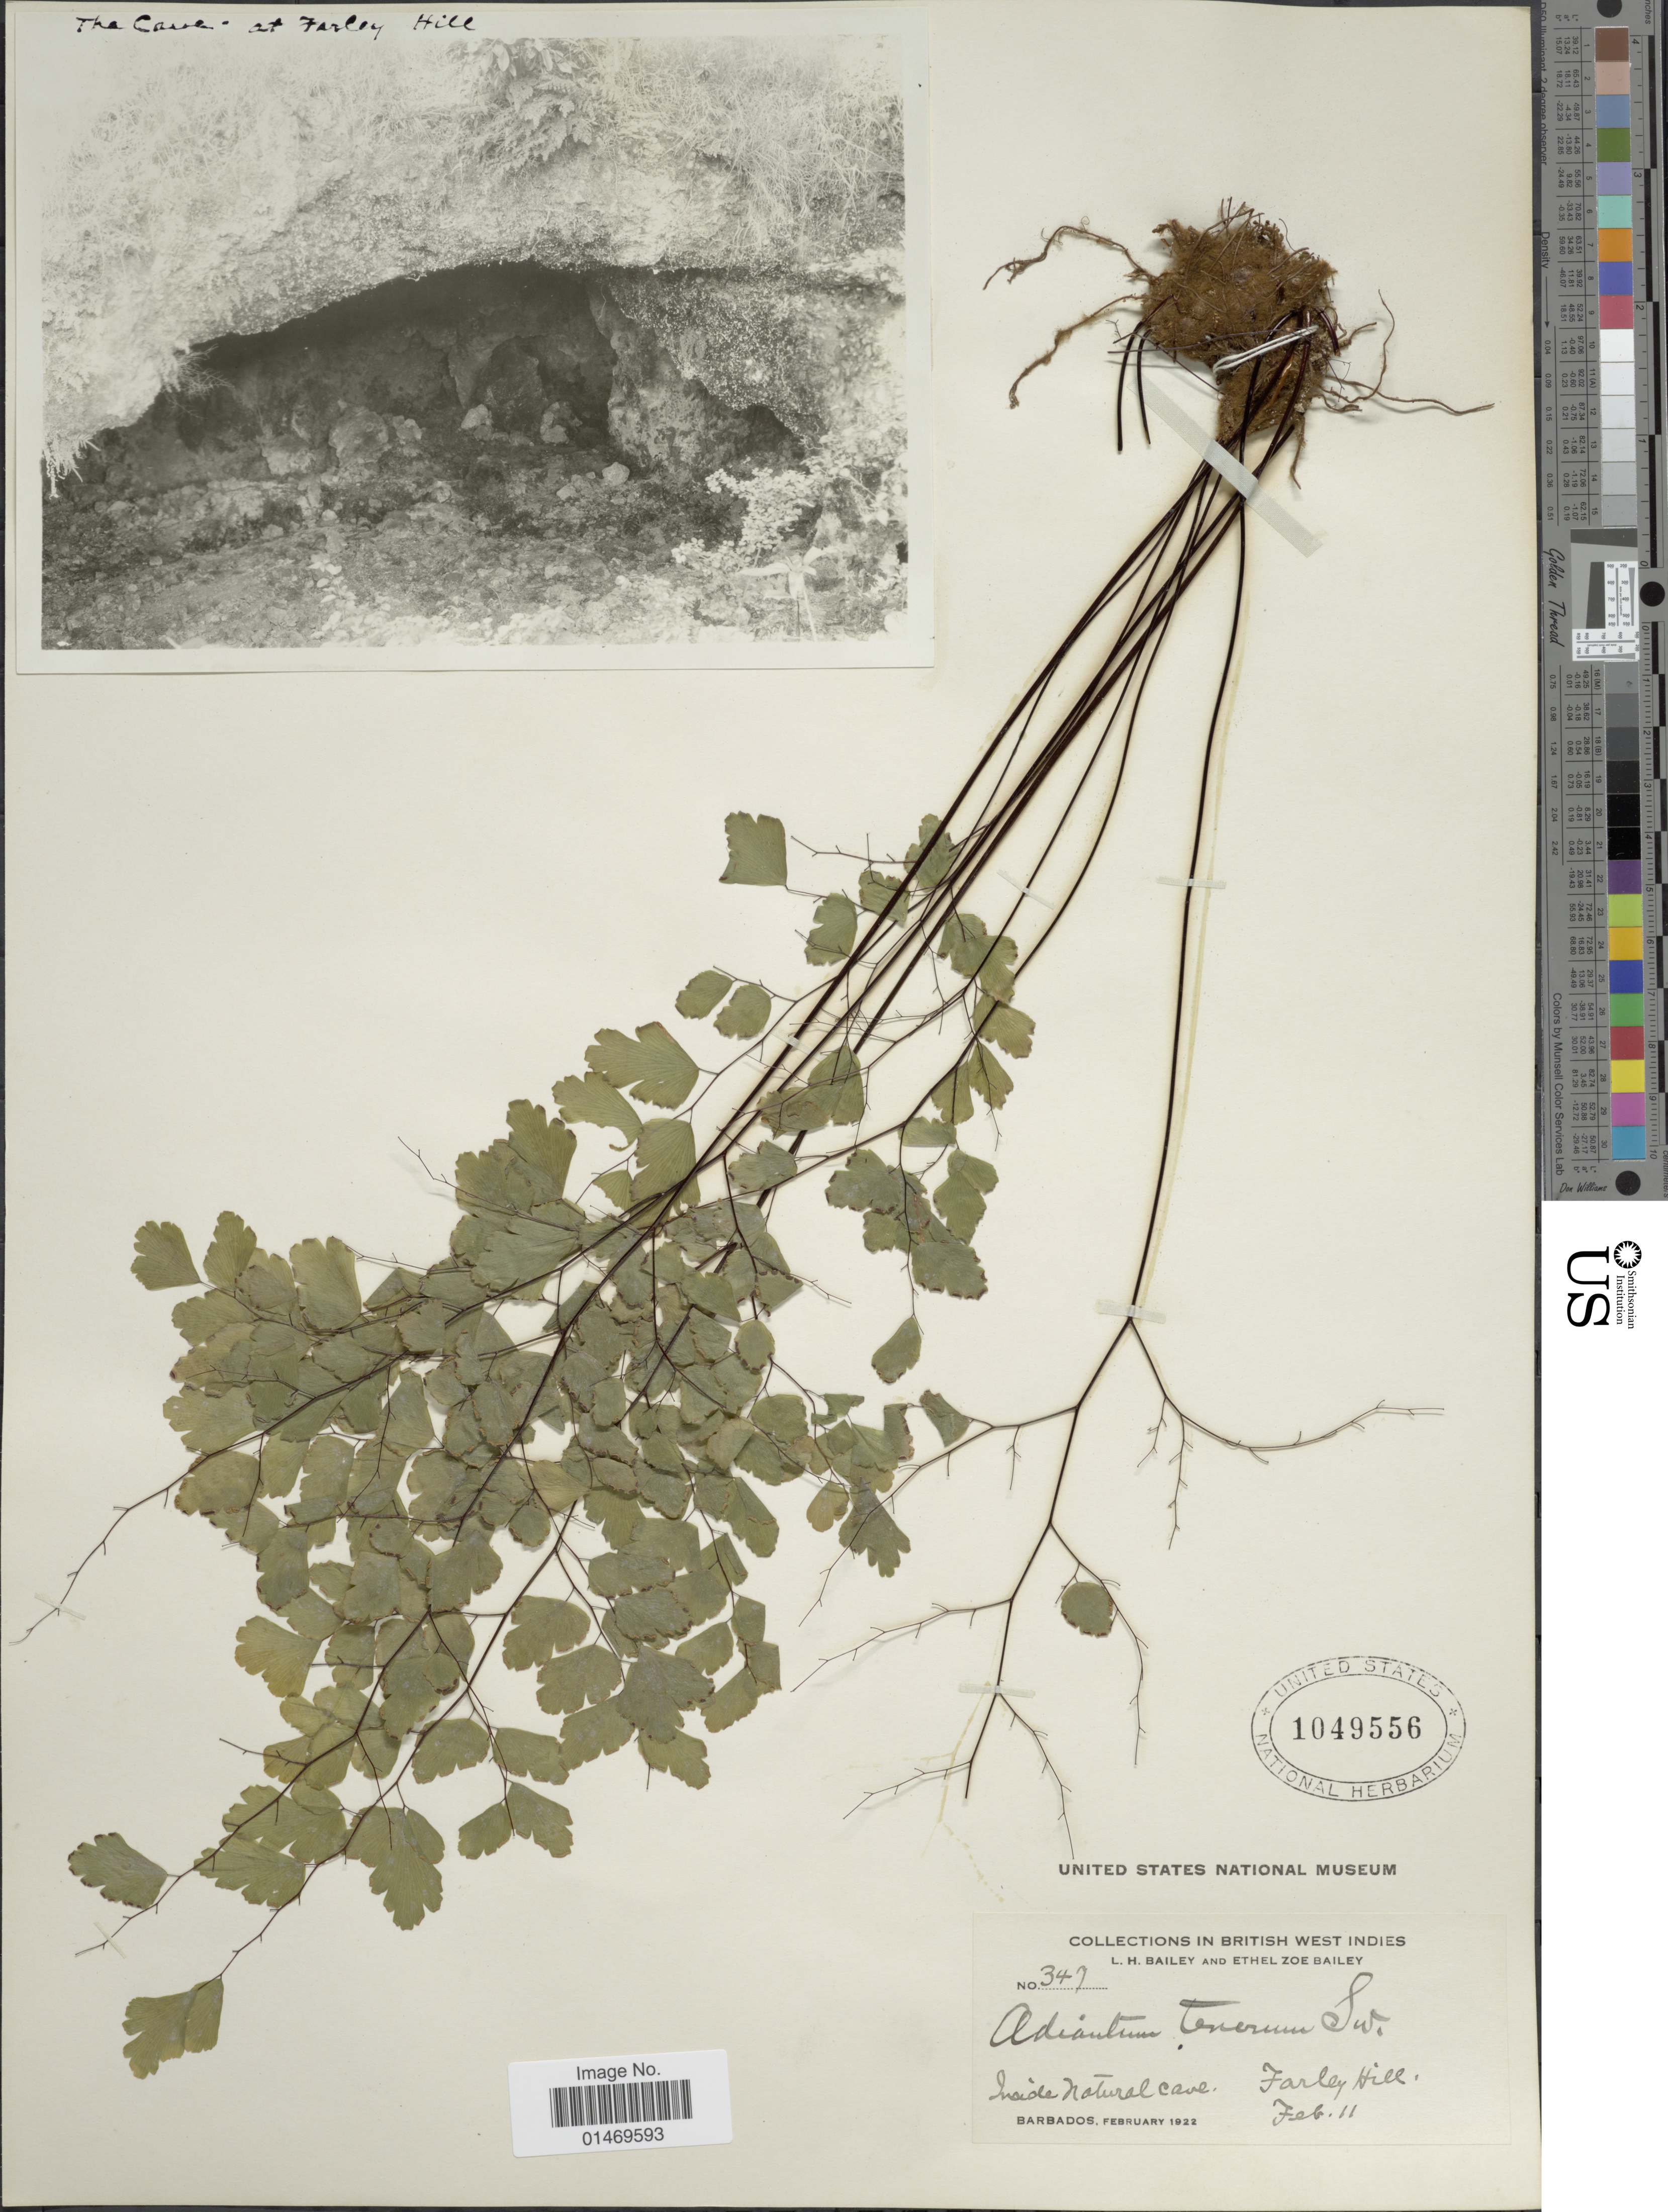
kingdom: Plantae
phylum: Tracheophyta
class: Polypodiopsida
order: Polypodiales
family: Pteridaceae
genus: Adiantum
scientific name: Adiantum tenerum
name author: Sw.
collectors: L. H. Bailey & E. Z. Bailey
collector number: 347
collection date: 1922-02-11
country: Barbados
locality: Inside Natural cave, Farley Hill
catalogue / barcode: US 1049556